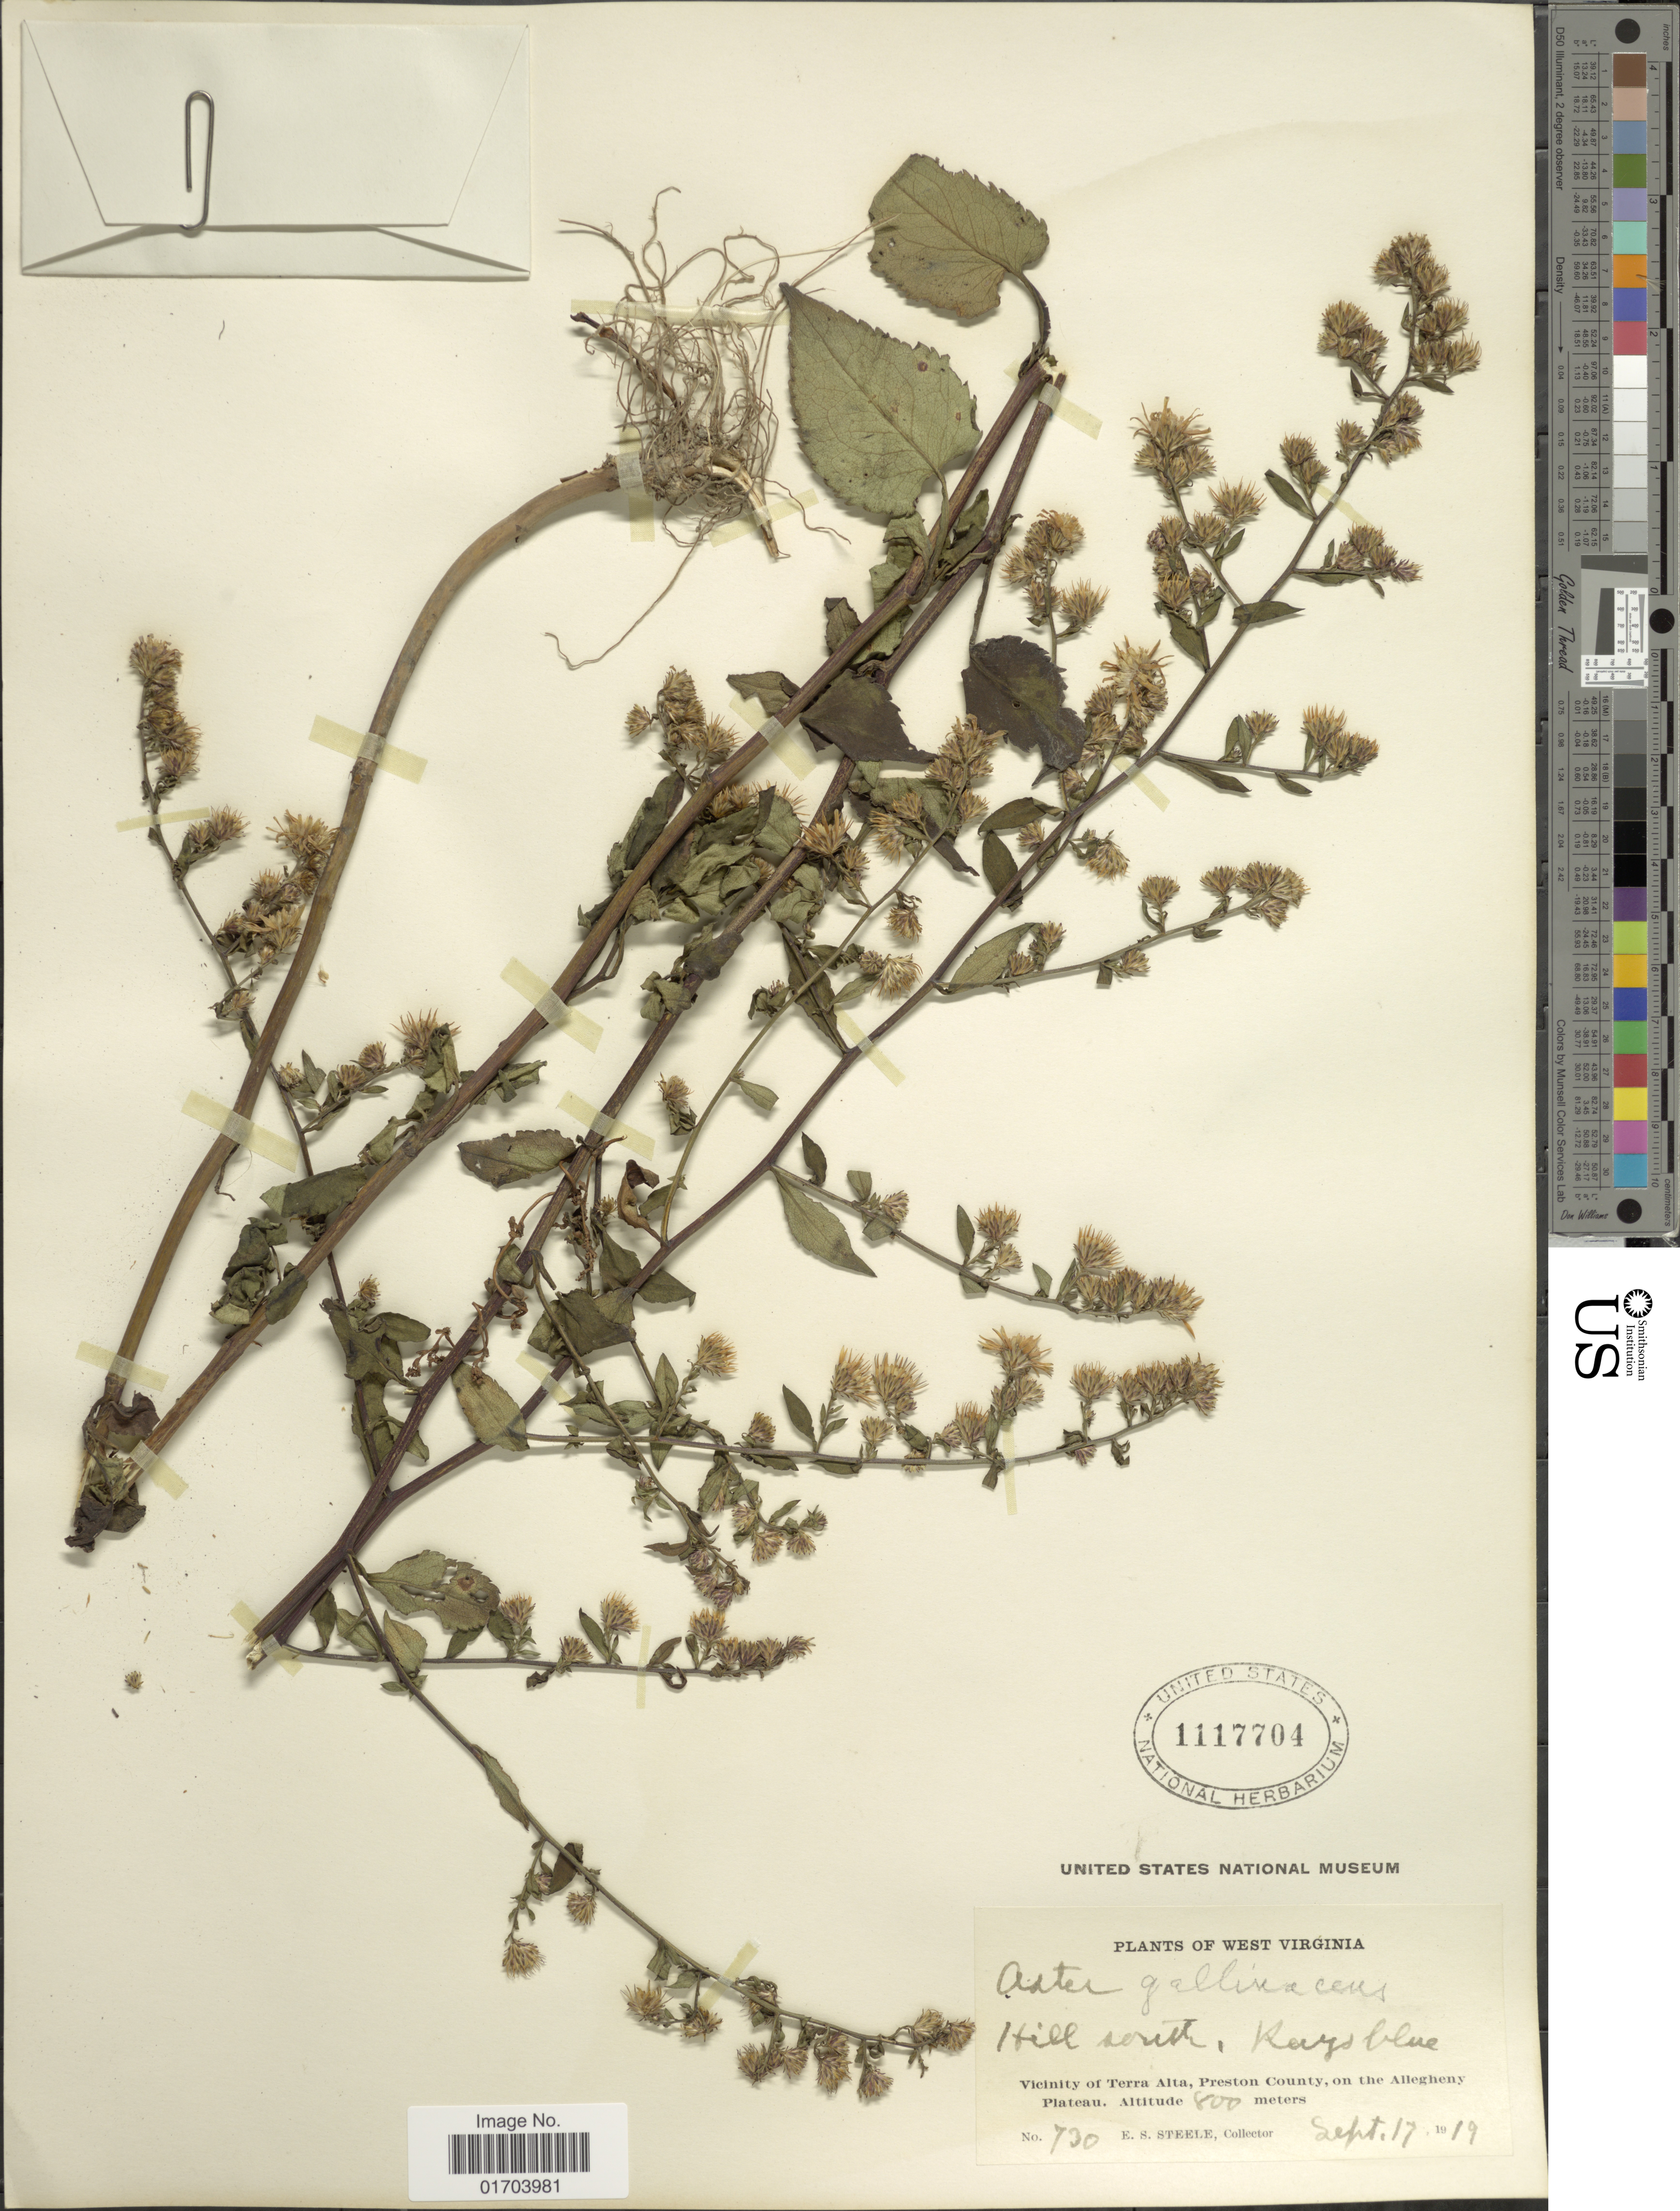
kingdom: Plantae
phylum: Tracheophyta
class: Magnoliopsida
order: Asterales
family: Asteraceae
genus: Aster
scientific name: Aster gallinaceus E.S. Steele sp. nov. ined.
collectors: E. Steele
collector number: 730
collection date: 1919-09-17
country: United States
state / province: West Virginia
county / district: Preston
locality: Hill south, Vicinity of Terra Alta, Preston County, on the Allegheny Plateau.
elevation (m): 800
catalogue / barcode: US 1117704